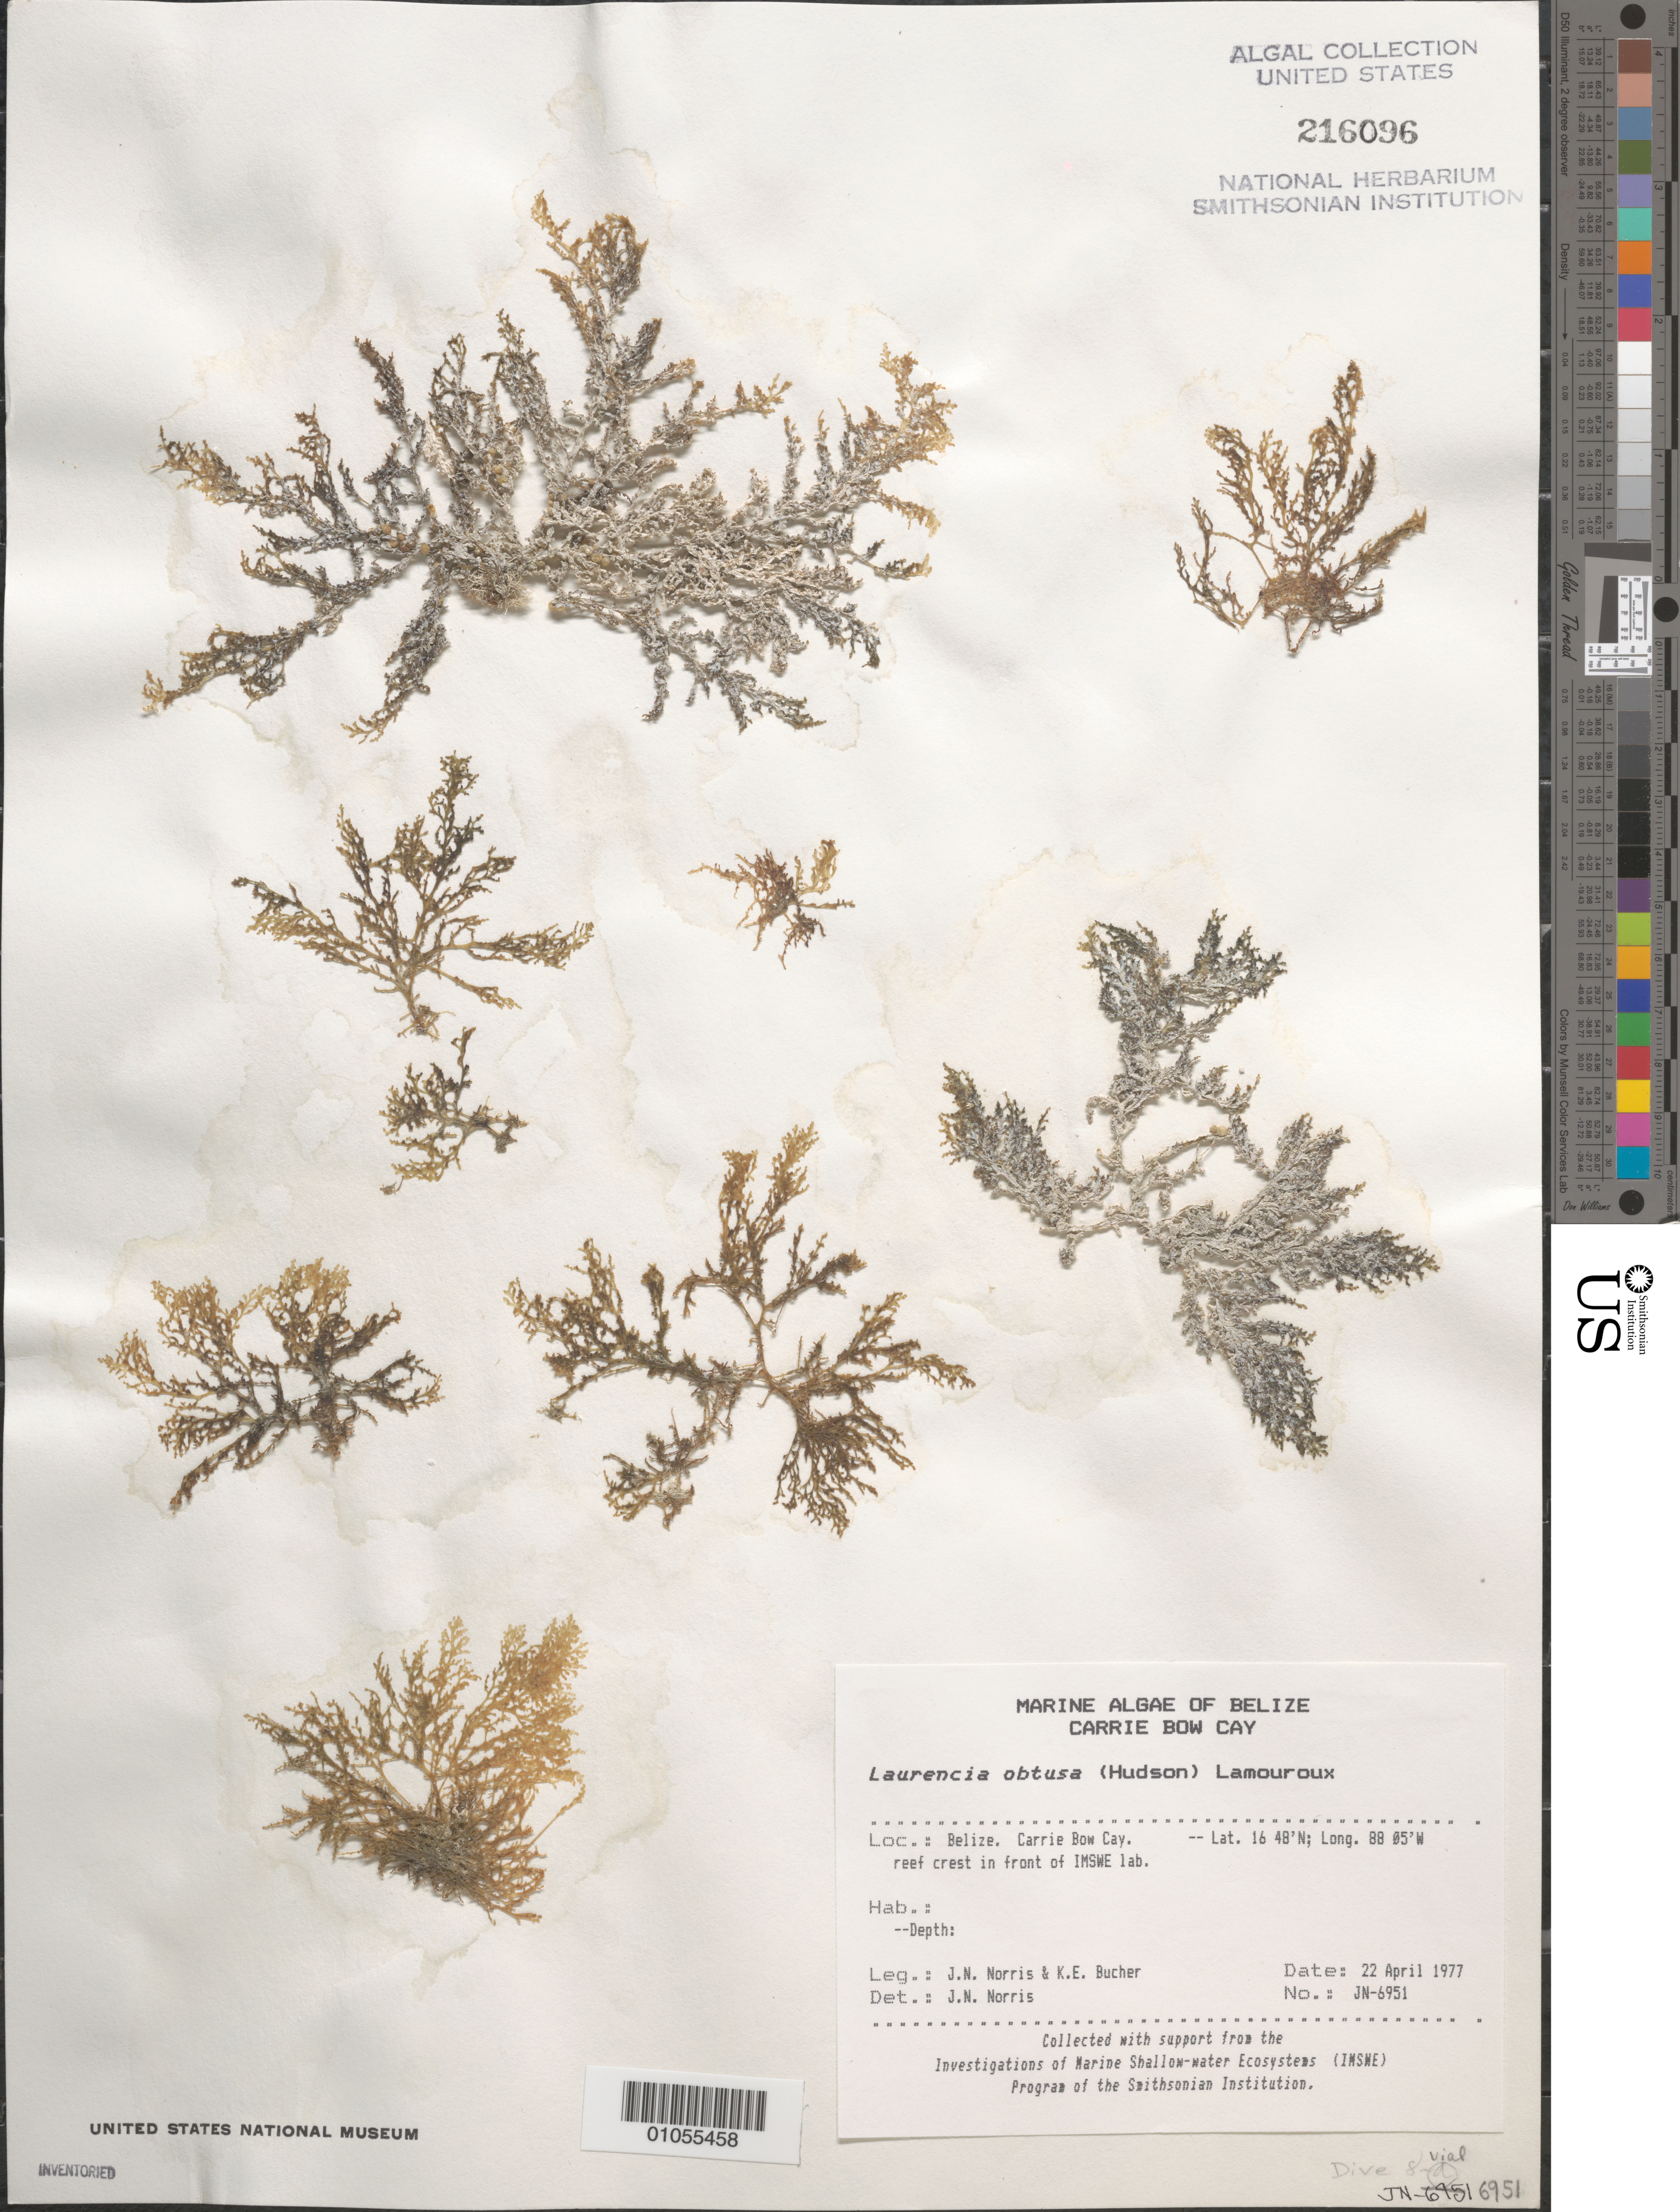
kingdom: Plantae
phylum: Rhodophyta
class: Florideophyceae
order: Ceramiales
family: Rhodomelaceae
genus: Laurencia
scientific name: Laurencia obtusa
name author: (Huds.) J.V.Lamouroux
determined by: Norris, James N.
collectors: J. N. Norris & K. E. Bucher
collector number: JN-6951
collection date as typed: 22 Apr 1977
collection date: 1977-04-22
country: Belize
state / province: Stann Creek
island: Carrie Bow Cay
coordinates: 16 48'N, 88 05'W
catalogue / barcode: US 216096